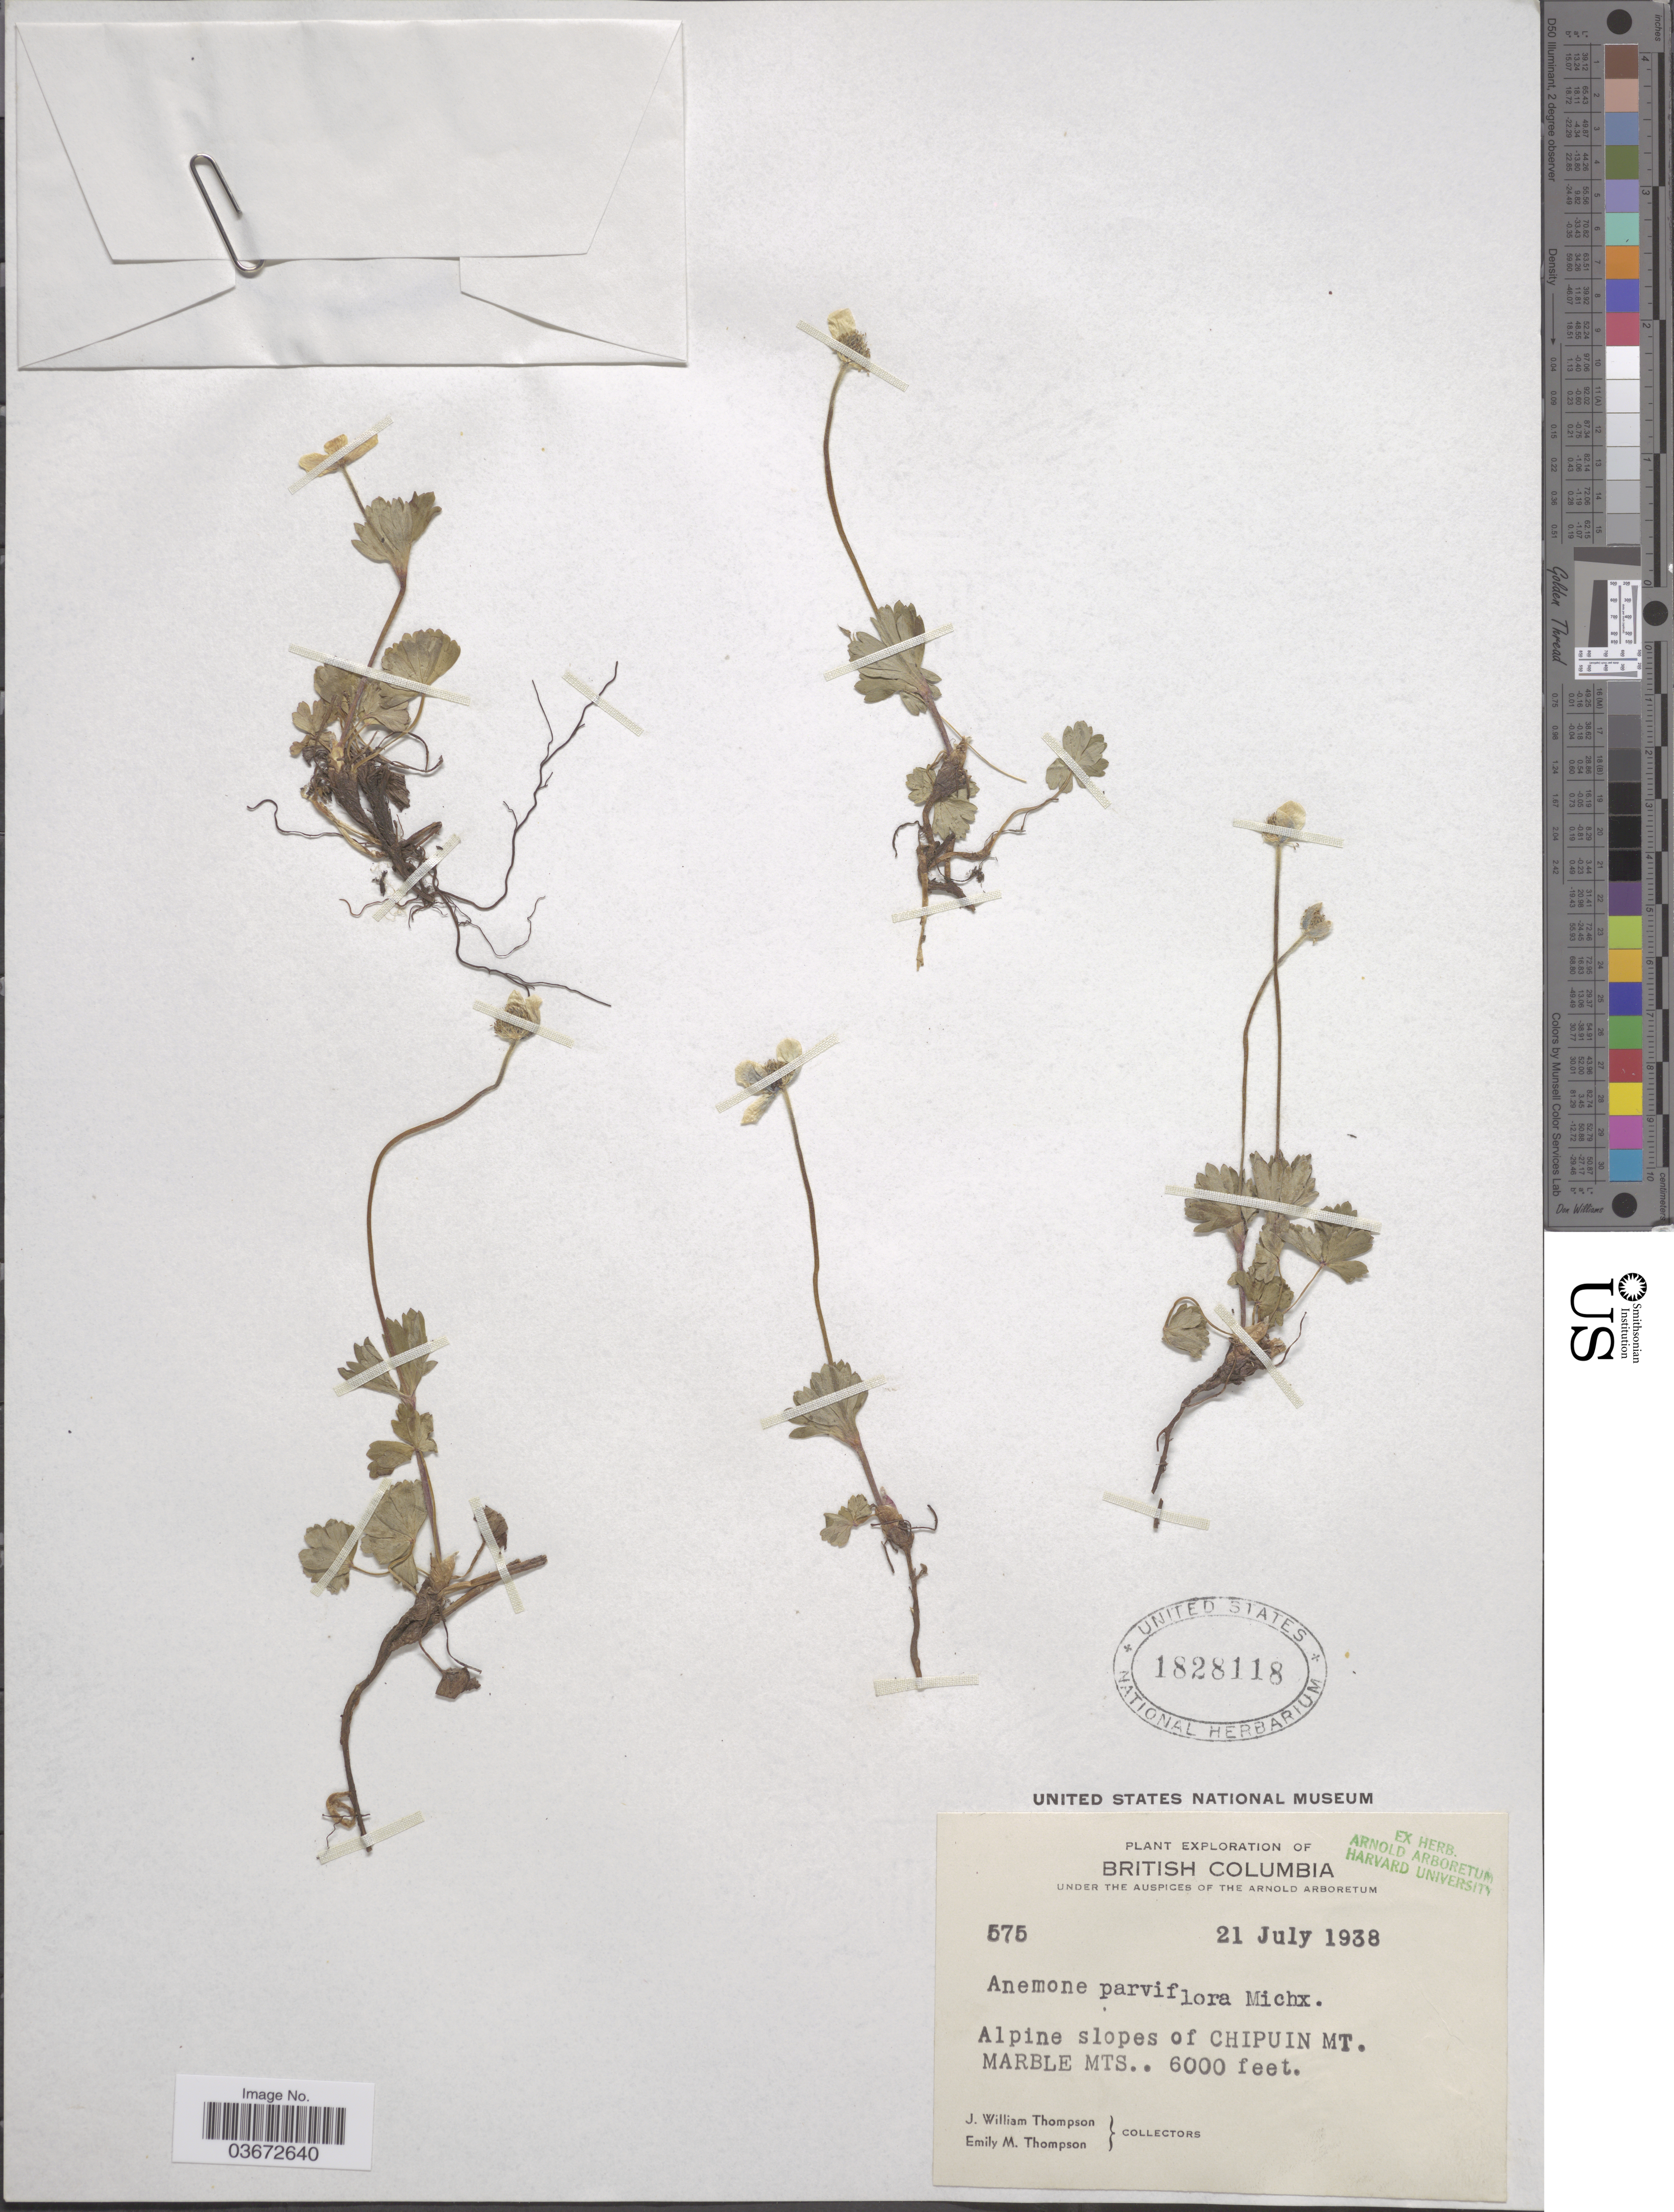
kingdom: Plantae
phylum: Tracheophyta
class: Magnoliopsida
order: Ranunculales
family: Ranunculaceae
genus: Anemone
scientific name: Anemone parviflora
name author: Michx.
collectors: J. W. Thompson & E. M. Thompson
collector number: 575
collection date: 1938-07-21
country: Canada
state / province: British Columbia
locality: Alpine slopes of Chipuin Mt. Marble Mts.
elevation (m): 1829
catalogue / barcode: US 1828118